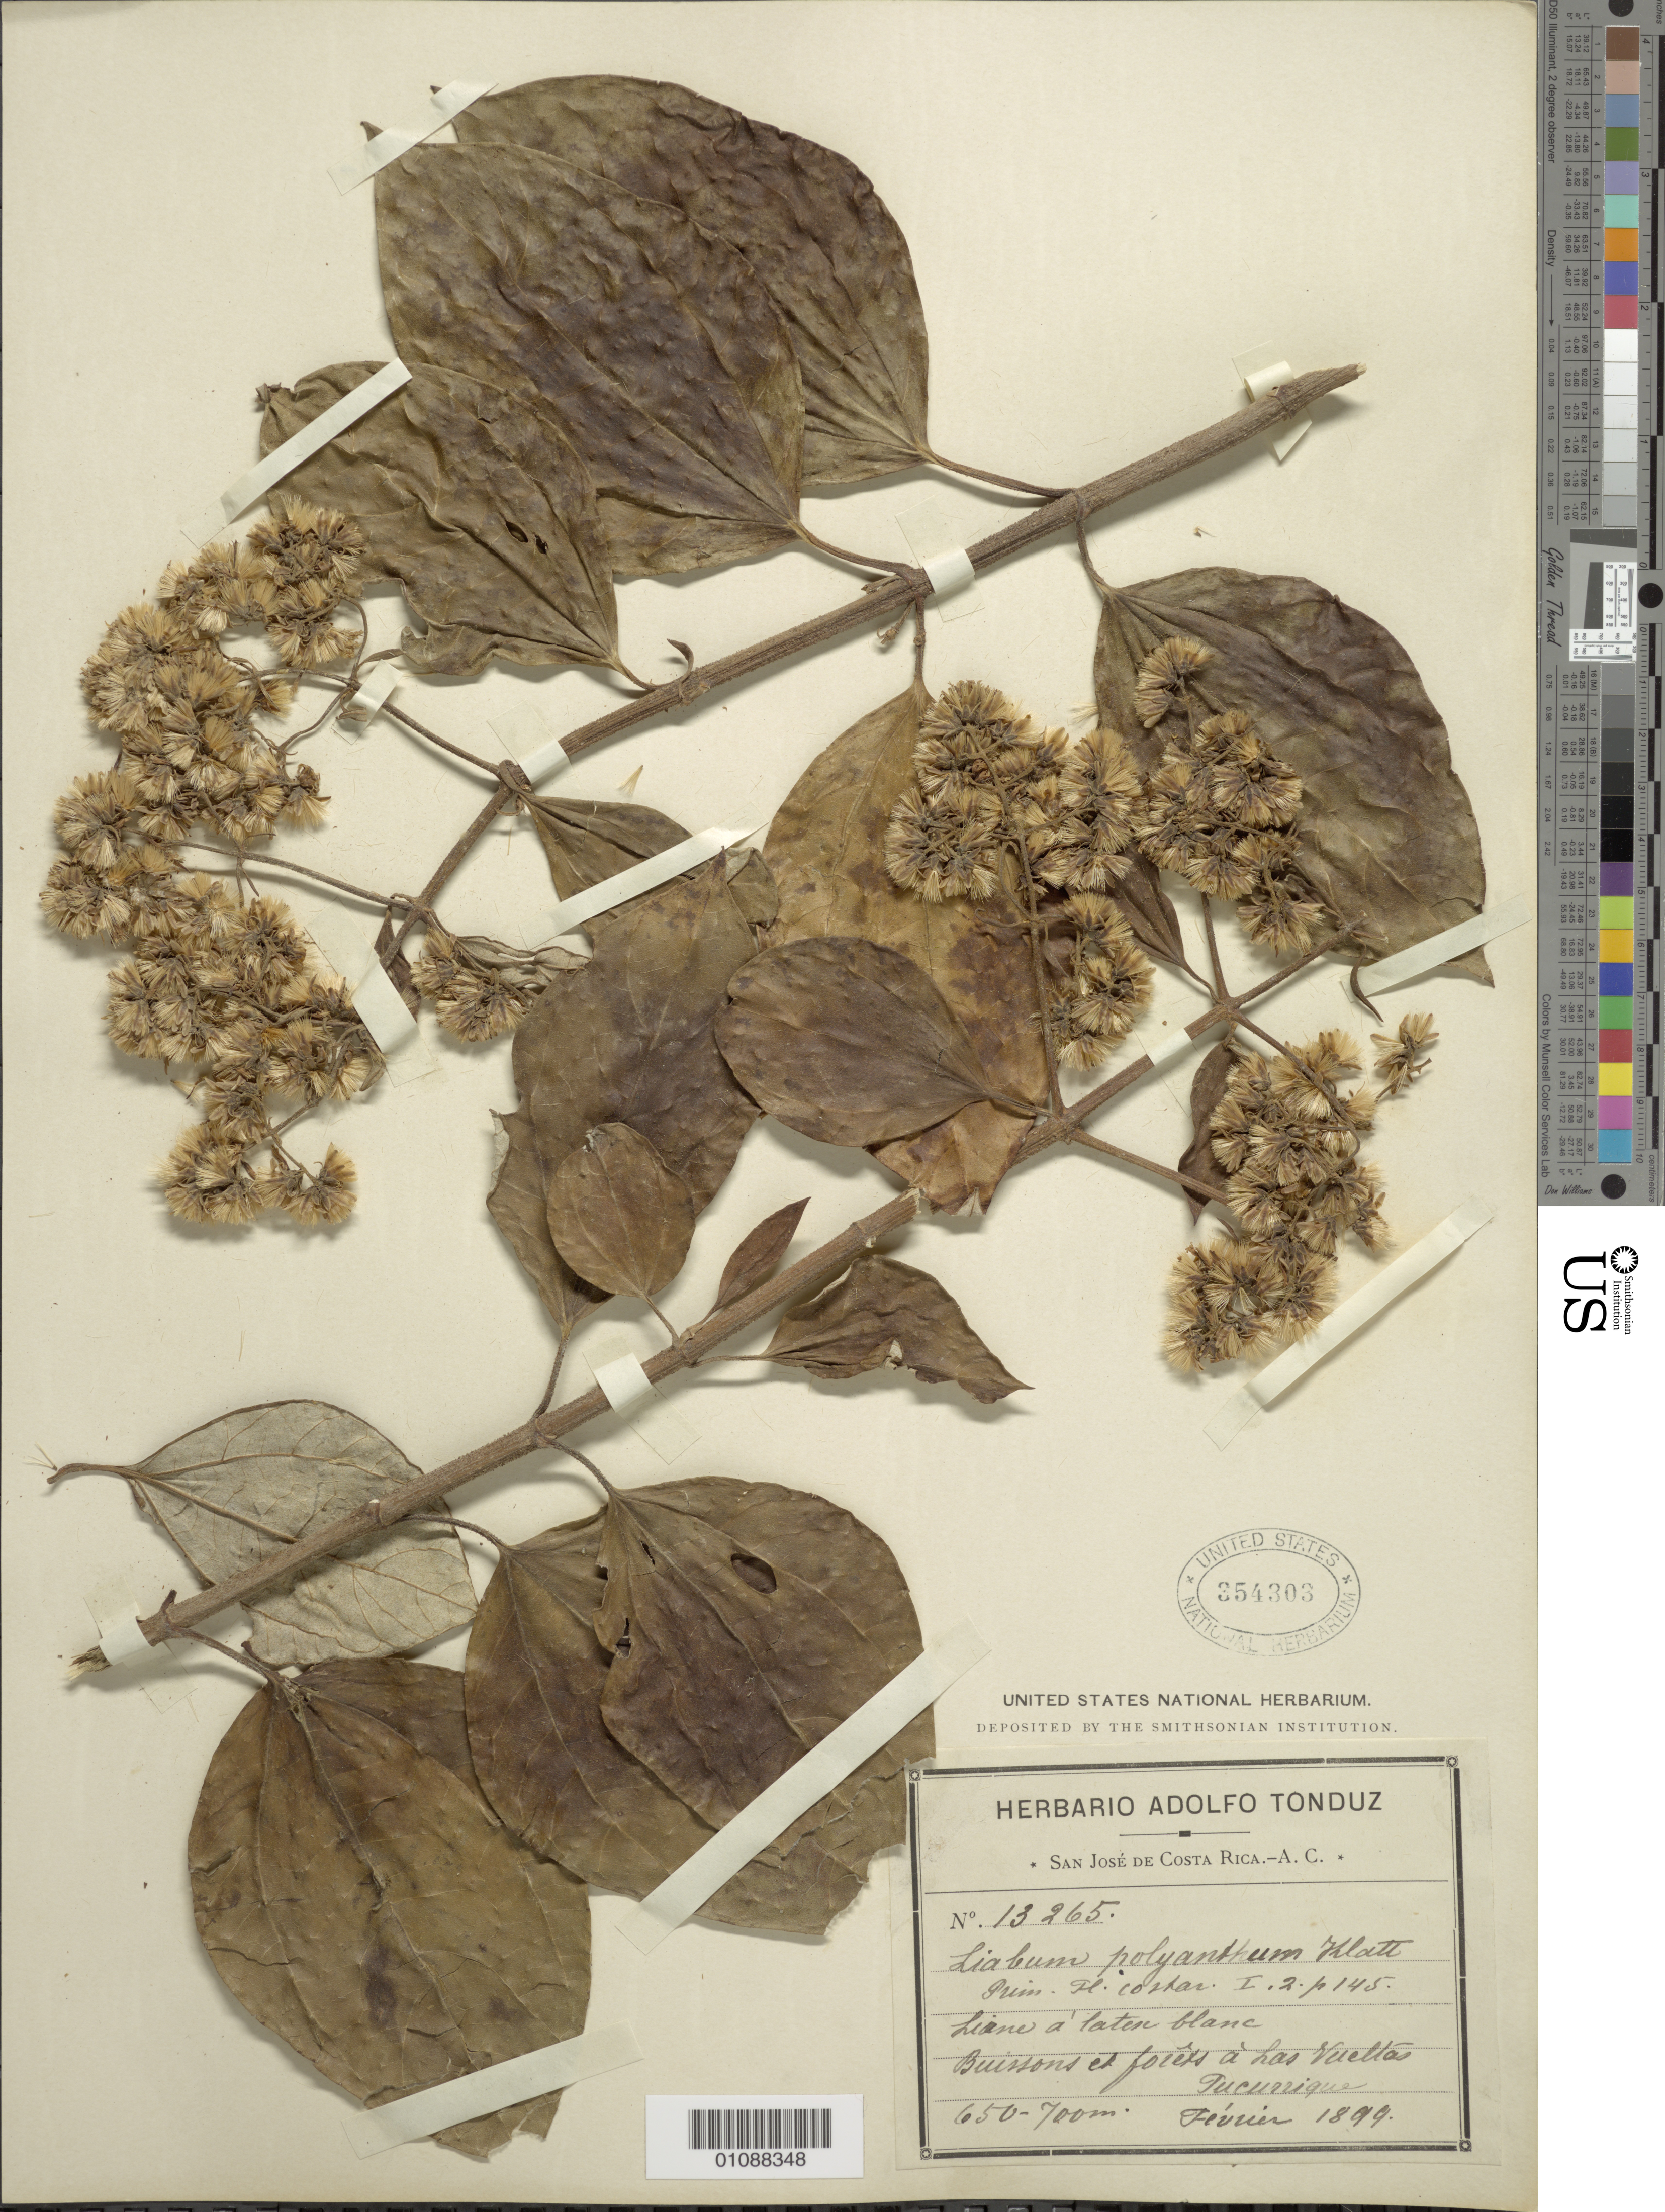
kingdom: Plantae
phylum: Tracheophyta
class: Magnoliopsida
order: Asterales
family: Asteraceae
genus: Sinclairia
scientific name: Sinclairia polyantha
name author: (Klatt) Rydb.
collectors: H. F. Pittier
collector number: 13265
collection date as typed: February 1899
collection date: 1899-02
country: Costa Rica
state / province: San Jose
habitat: Surrounded by forests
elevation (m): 650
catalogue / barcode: US 354303